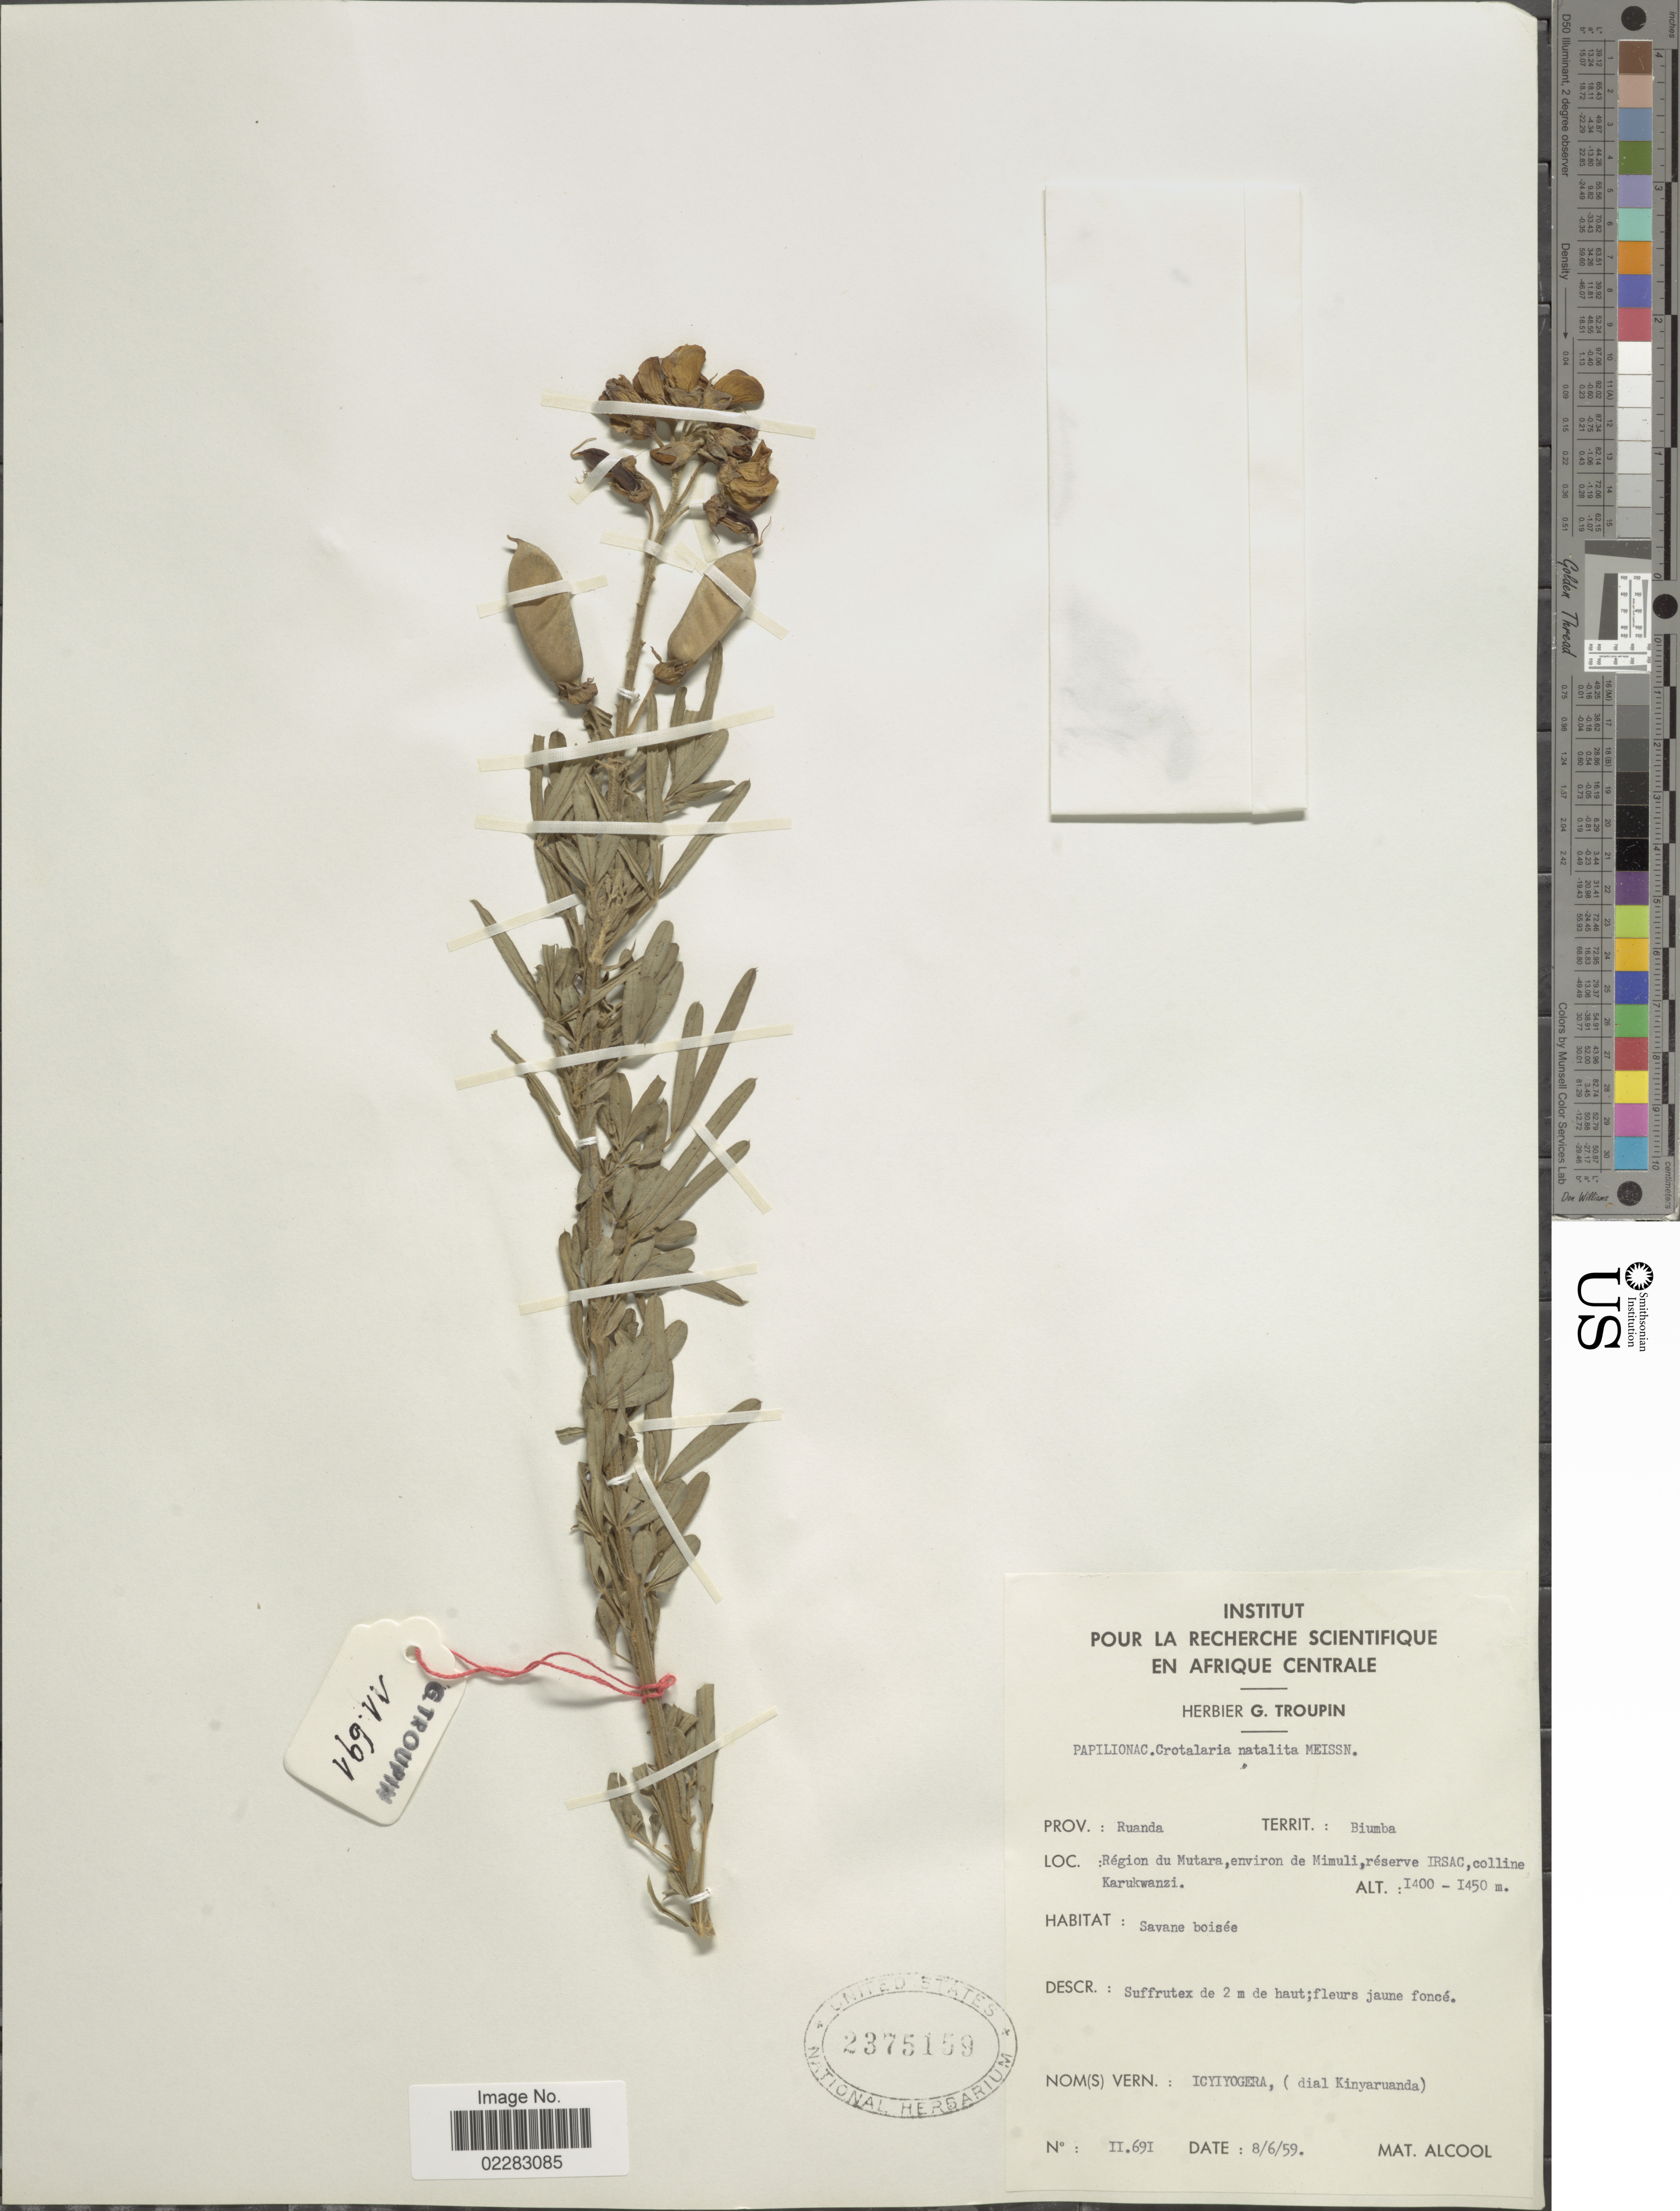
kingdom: Plantae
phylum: Tracheophyta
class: Magnoliopsida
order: Fabales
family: Fabaceae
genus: Crotalaria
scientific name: Crotalaria natalitia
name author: Meisn.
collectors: M. Alcool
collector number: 11691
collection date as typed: Transcribed d/m/y: 8/6/59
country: Rwanda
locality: Prov. Ruanda, Territ. Biumba, Region du Mutara, environ de Mimuli, reserve IRSAC, colline Karukwanzi.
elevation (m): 1400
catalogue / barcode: US 2375159